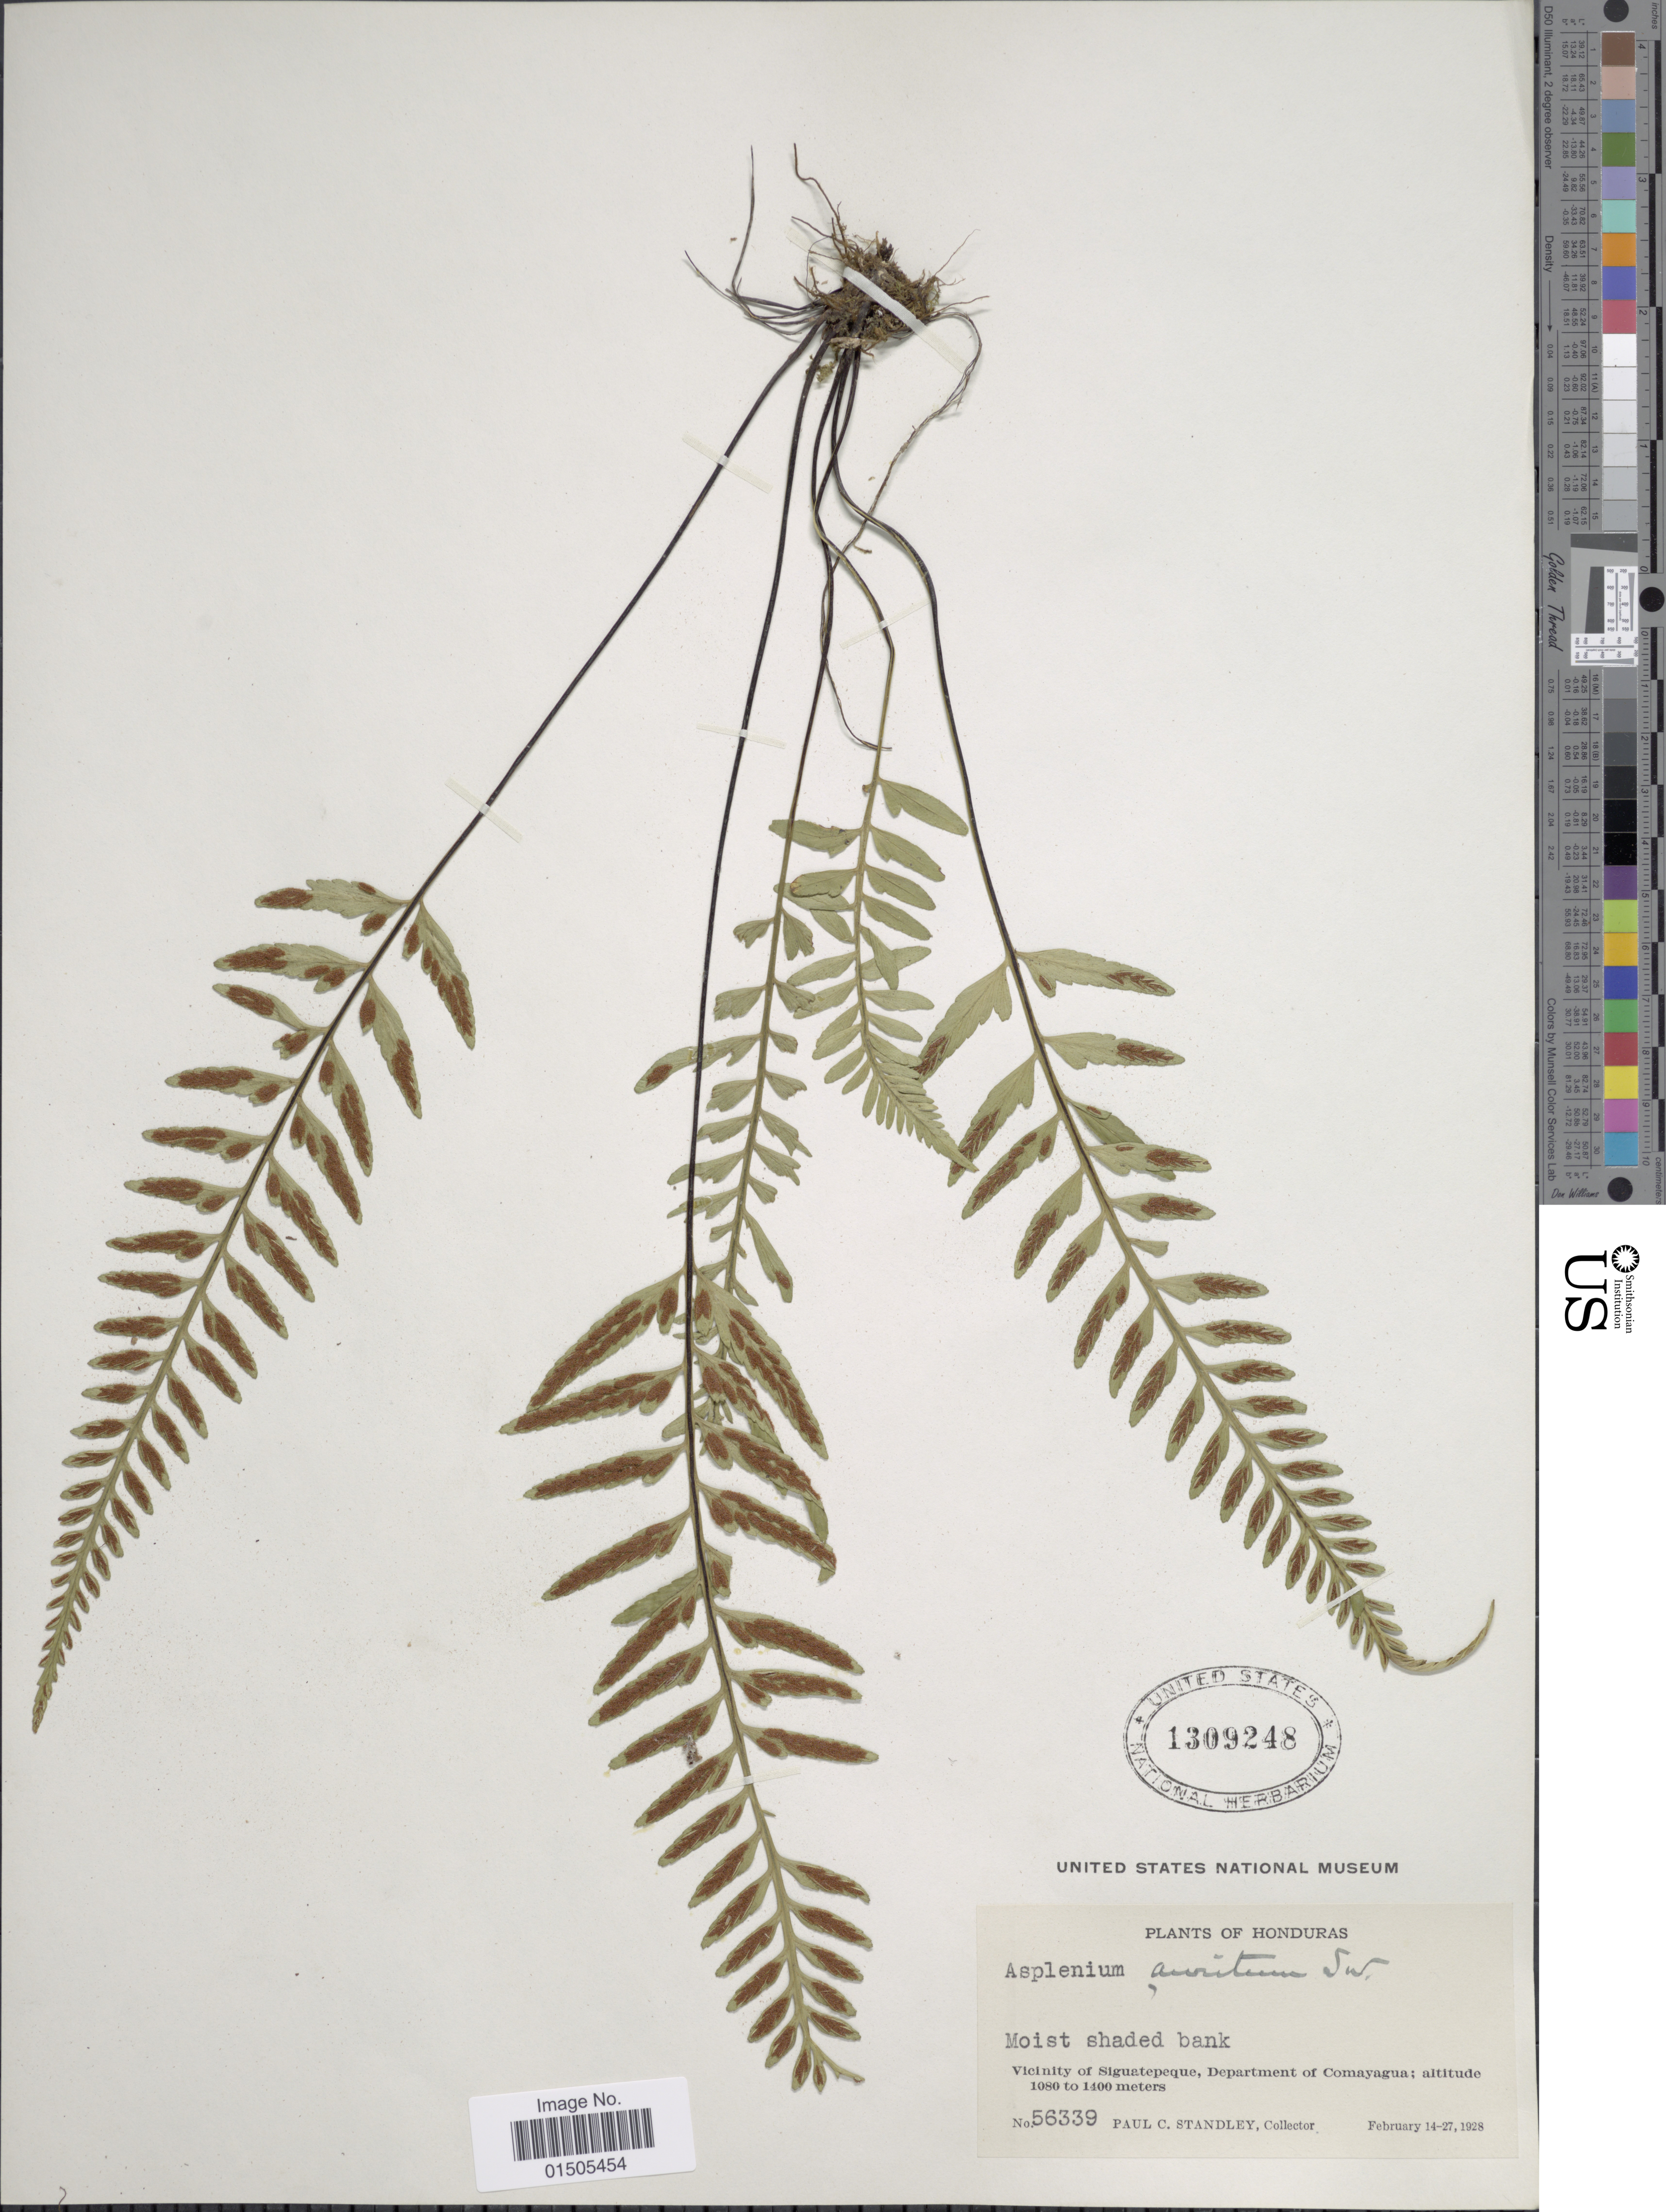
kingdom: Plantae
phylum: Tracheophyta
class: Polypodiopsida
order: Polypodiales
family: Aspleniaceae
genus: Asplenium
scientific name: Asplenium auritum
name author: Sw.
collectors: P. C. Standley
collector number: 56339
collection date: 1928-02-14/1928-02-27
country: Honduras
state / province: Comayagua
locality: Vicinity of Siguatepeque.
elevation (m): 1080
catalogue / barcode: US 1309248